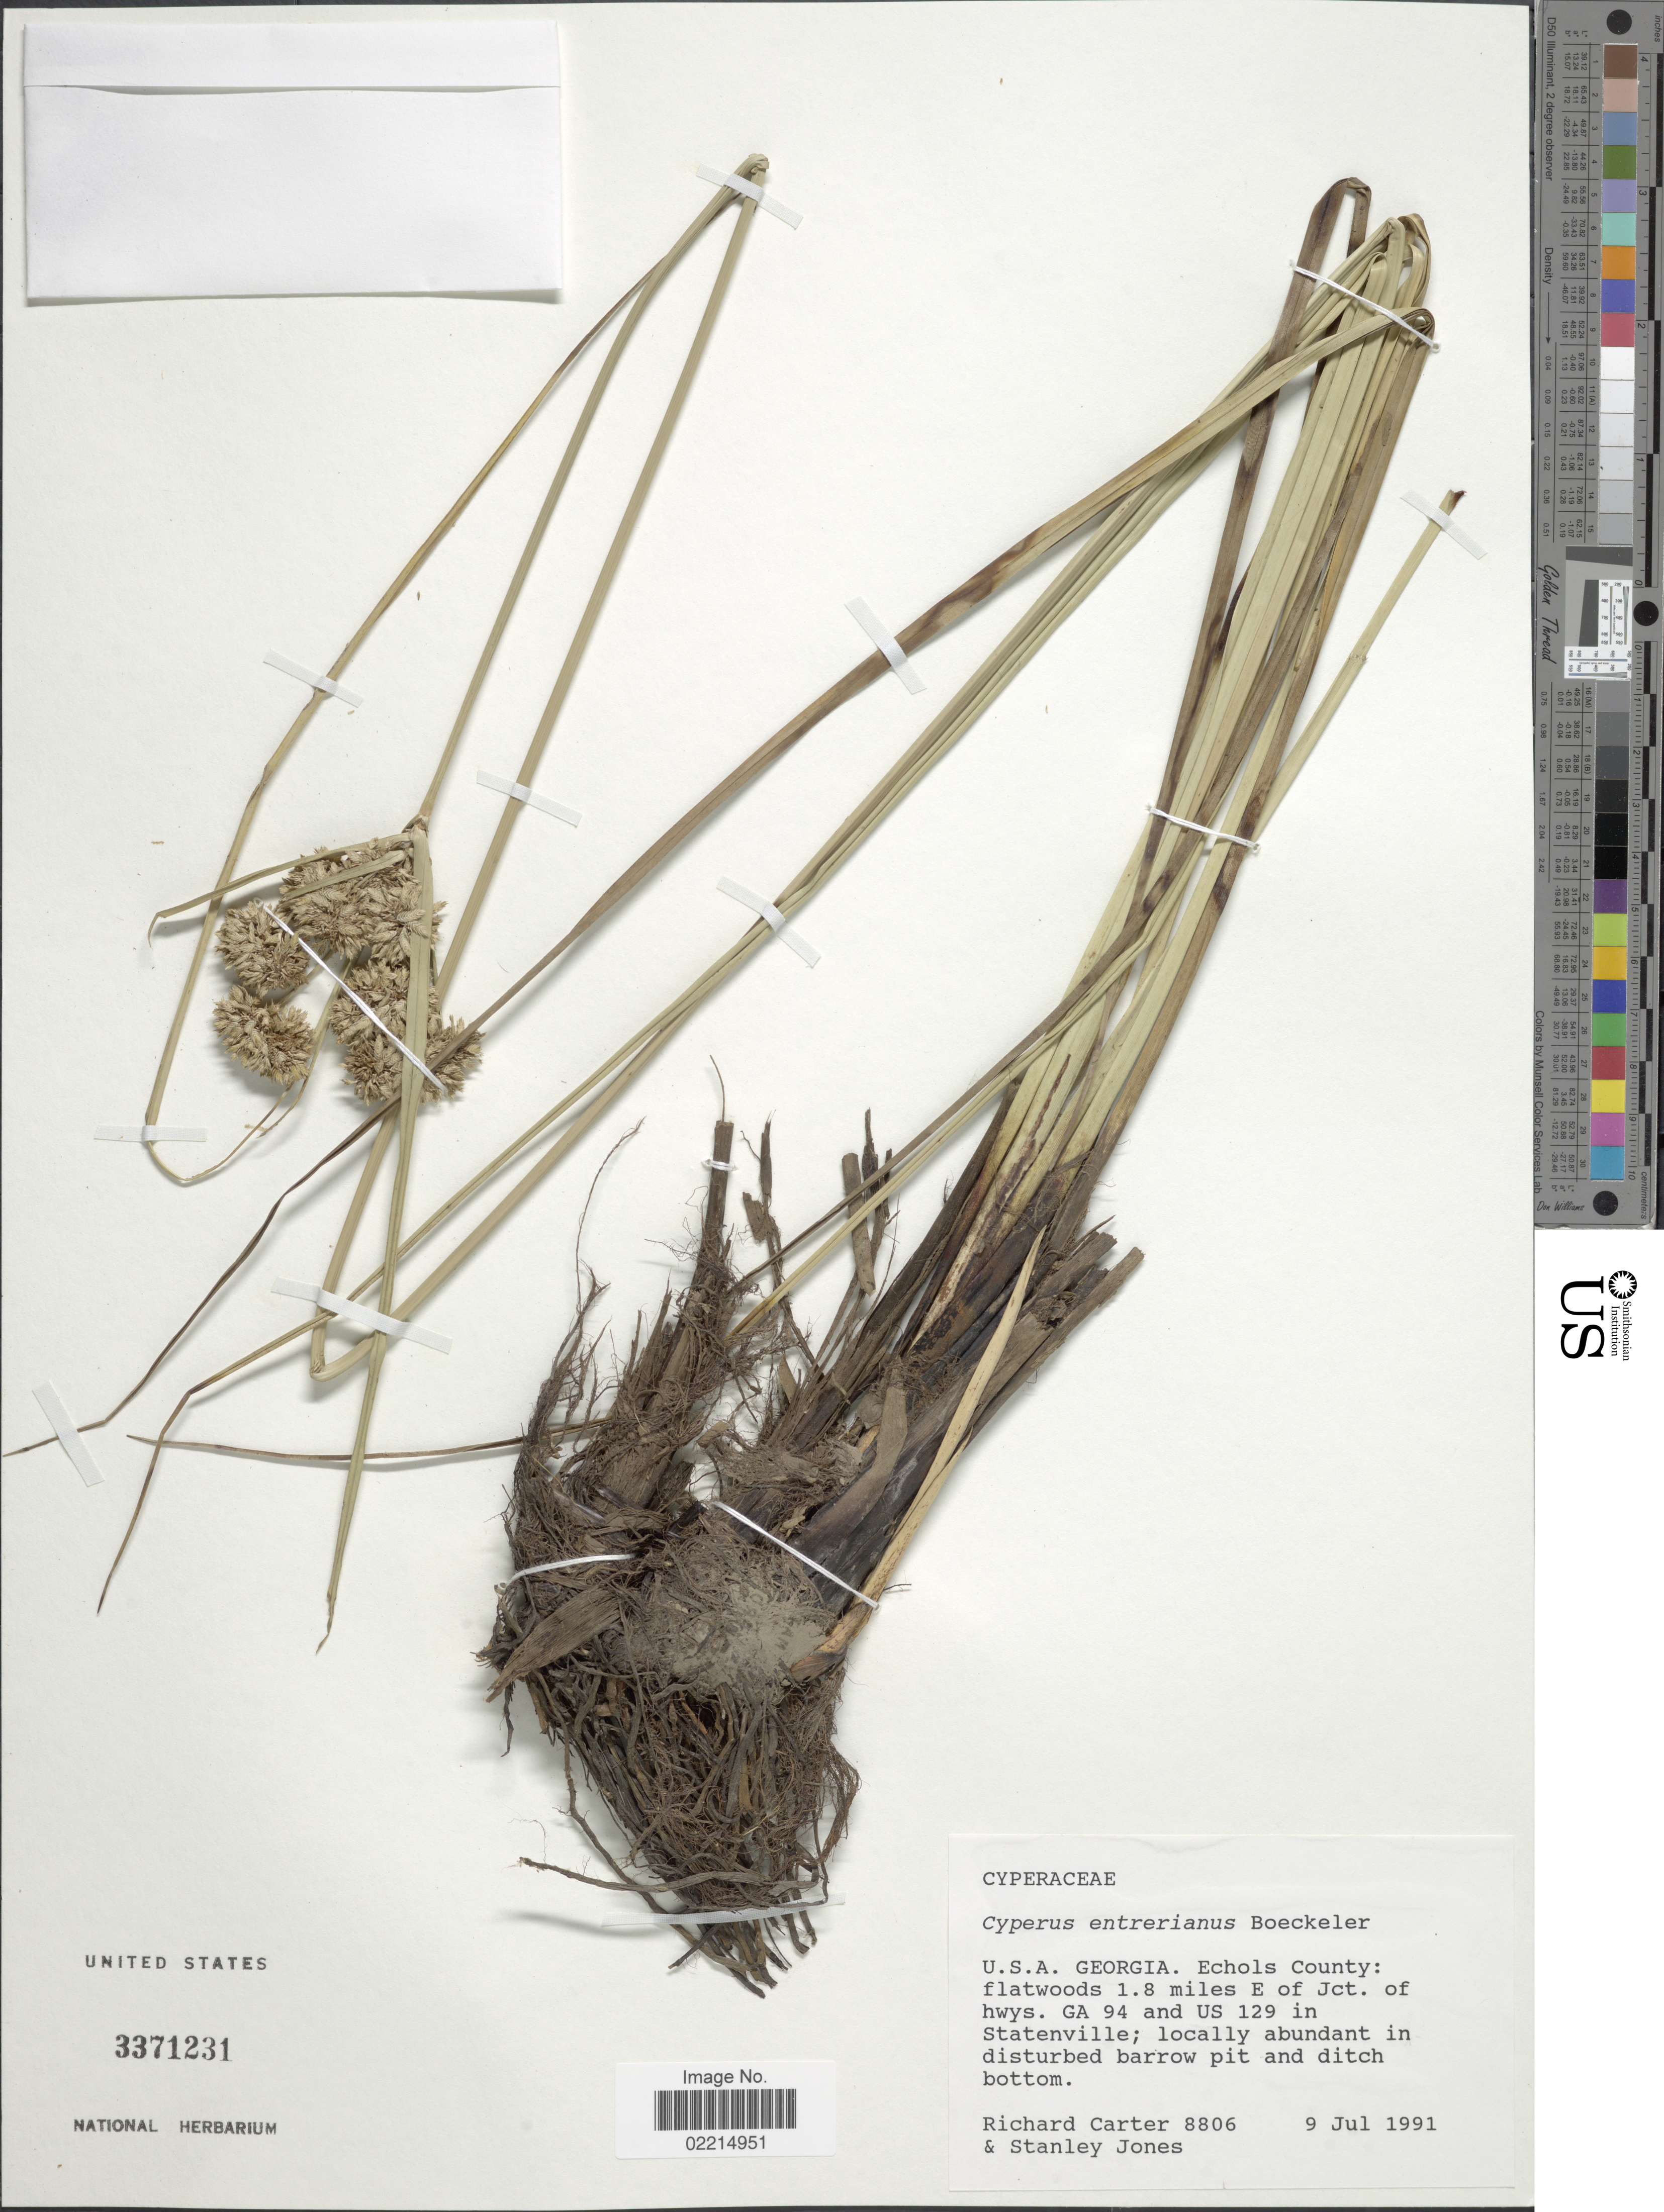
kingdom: Plantae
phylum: Tracheophyta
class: Liliopsida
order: Poales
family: Cyperaceae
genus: Cyperus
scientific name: Cyperus entrerianus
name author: Boeckeler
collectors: R. Carter & S. D. Jones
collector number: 8806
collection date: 1991-07-09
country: United States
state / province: Georgia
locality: Echols County: flatwoods 1.8 miles E of Jct. of hwys. GA 94 and US 129 in Statenville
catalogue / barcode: US 3371231